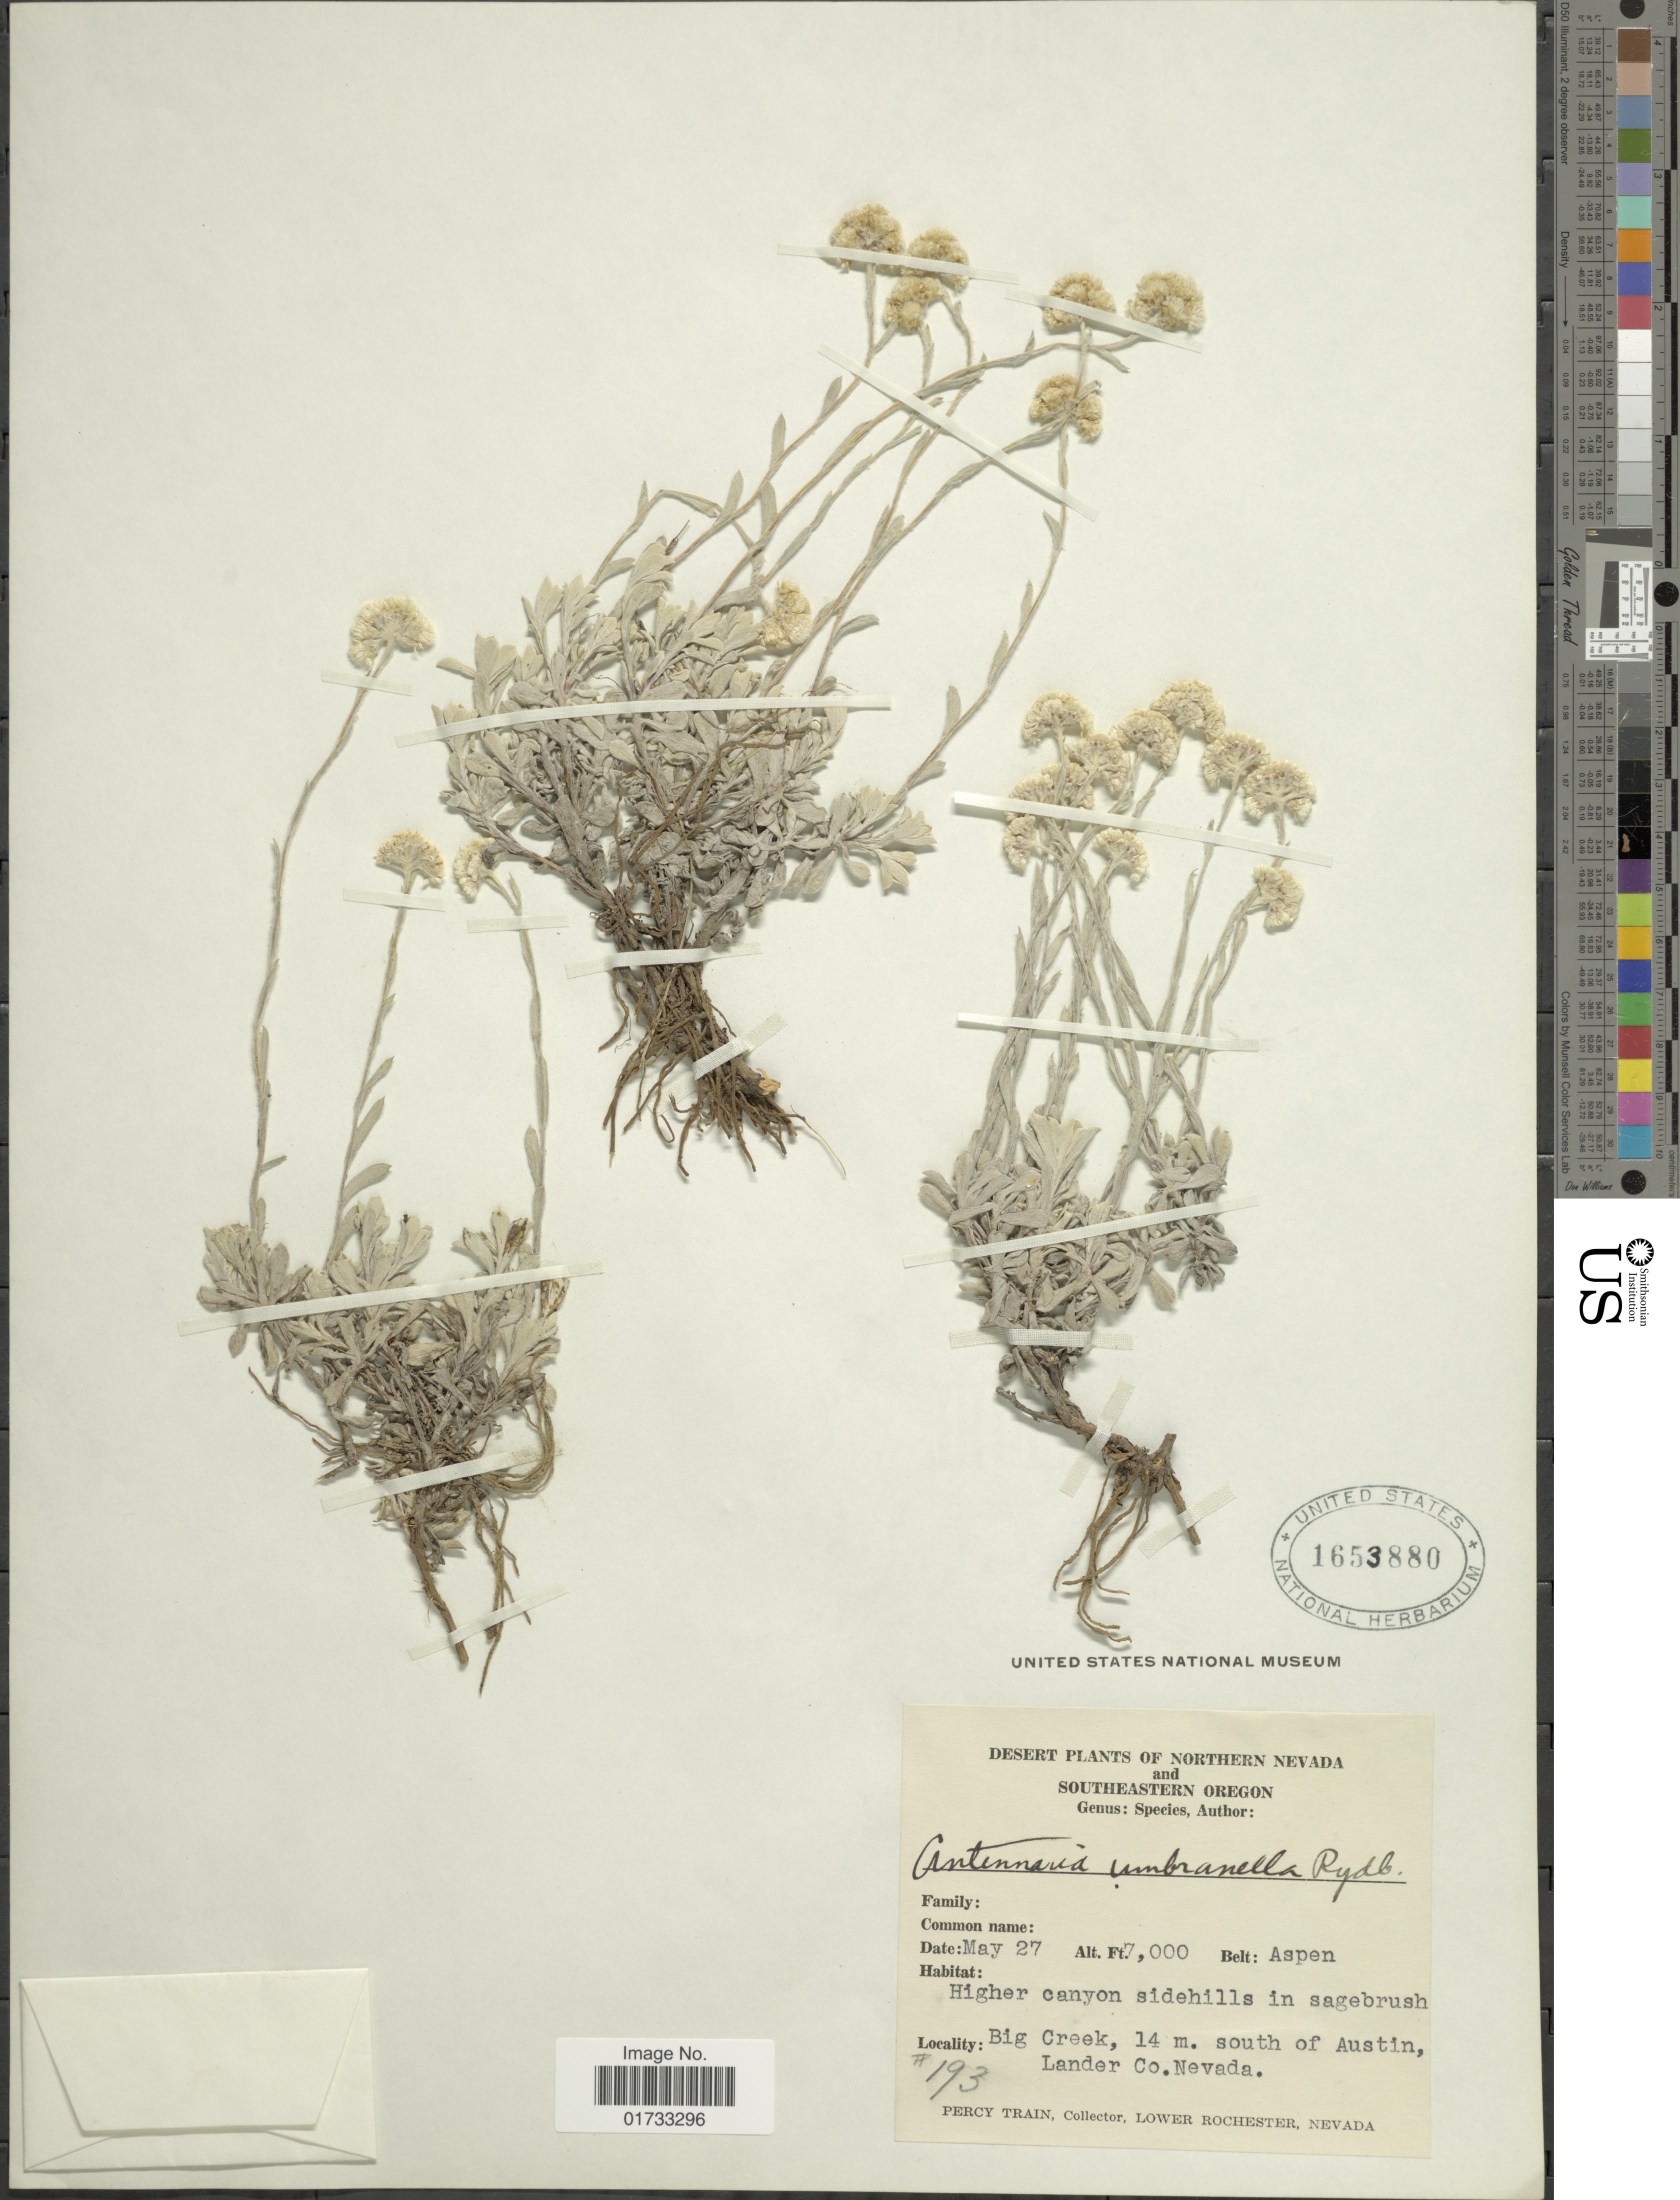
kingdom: Plantae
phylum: Tracheophyta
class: Magnoliopsida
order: Asterales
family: Asteraceae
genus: Antennaria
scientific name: Antennaria umbrinella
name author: Rydb.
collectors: P. Train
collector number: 193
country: United States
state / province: Nevada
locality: Northern Nevada, Aspen, higher canyon sidehills in sagebrush, Big Creek, 14 m . south of Austin, Lander Co.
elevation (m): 2134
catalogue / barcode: US 1653880